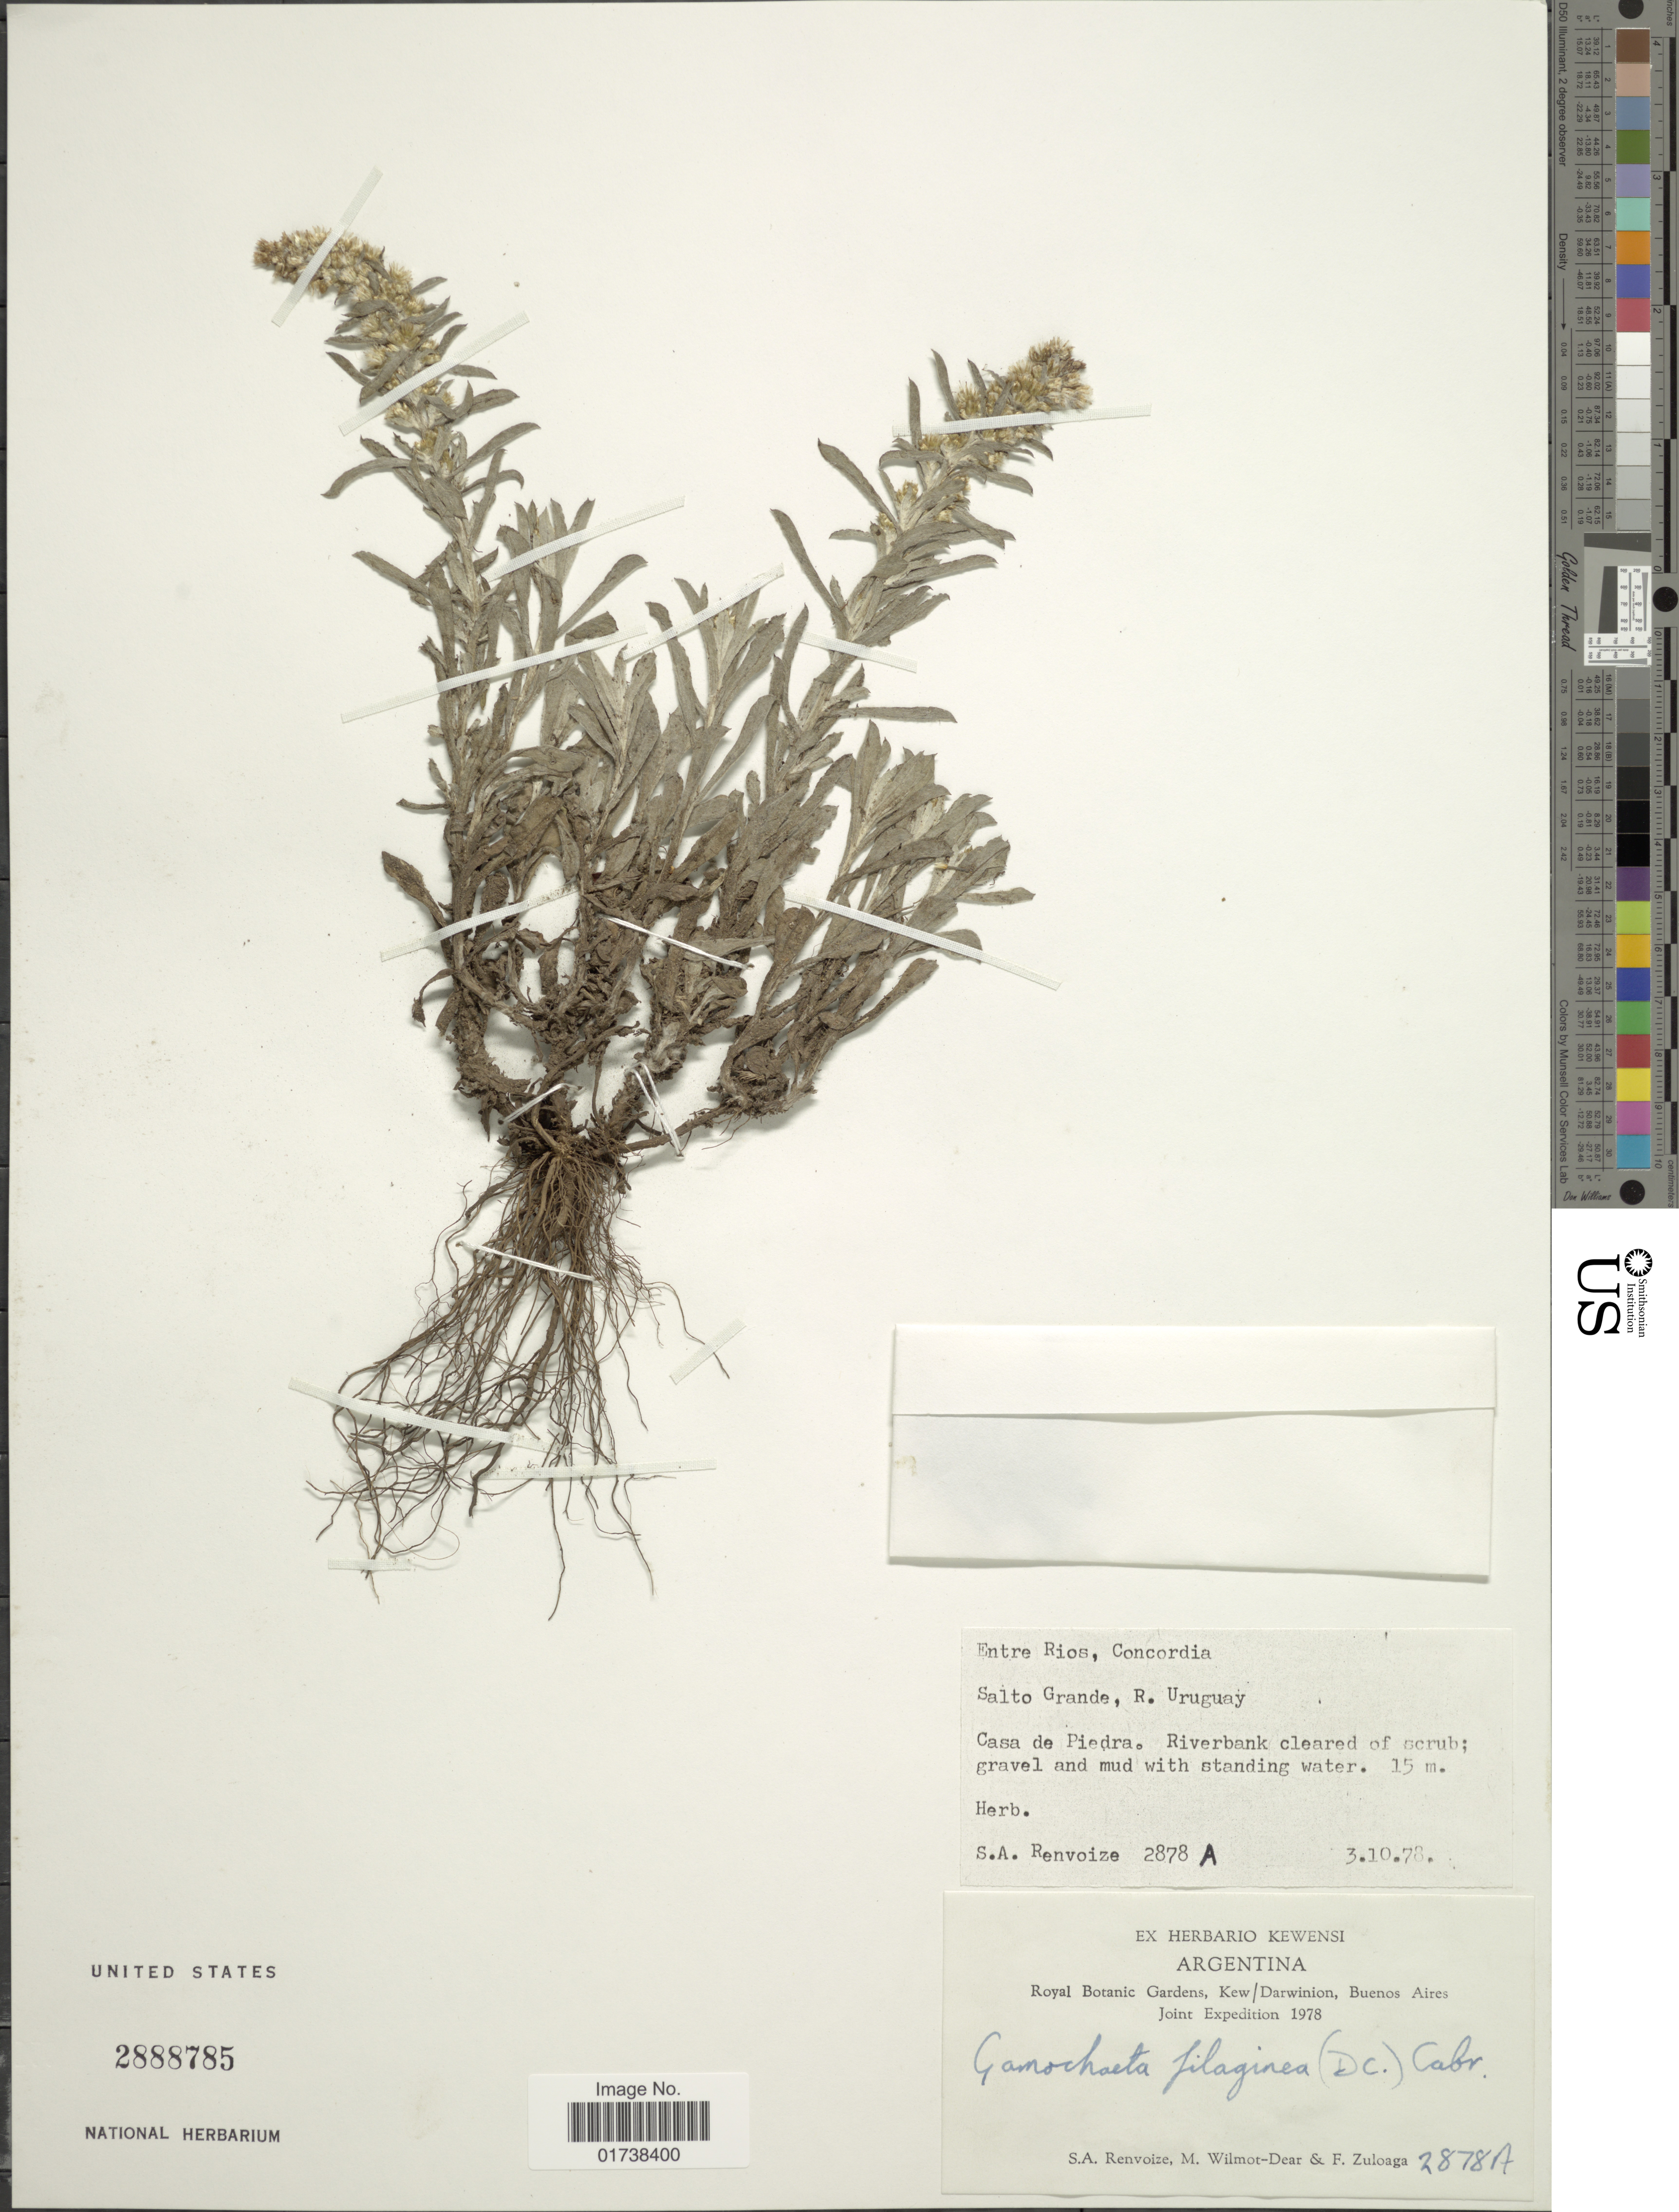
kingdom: Plantae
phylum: Tracheophyta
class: Magnoliopsida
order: Asterales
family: Asteraceae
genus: Gamochaeta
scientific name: Gamochaeta filaginea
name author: (DC.) Cabrera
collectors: S. A. Renvoize, M. Wilmot-Dear & F. Zuloaga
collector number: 2878A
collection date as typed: Transcribed d/m/y: 3/10/78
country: Uruguay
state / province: Salto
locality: Entre Rios, Concordia, Salto Grande, R. Uruguay, Casa de Piedra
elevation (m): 15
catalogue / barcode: US 2888785